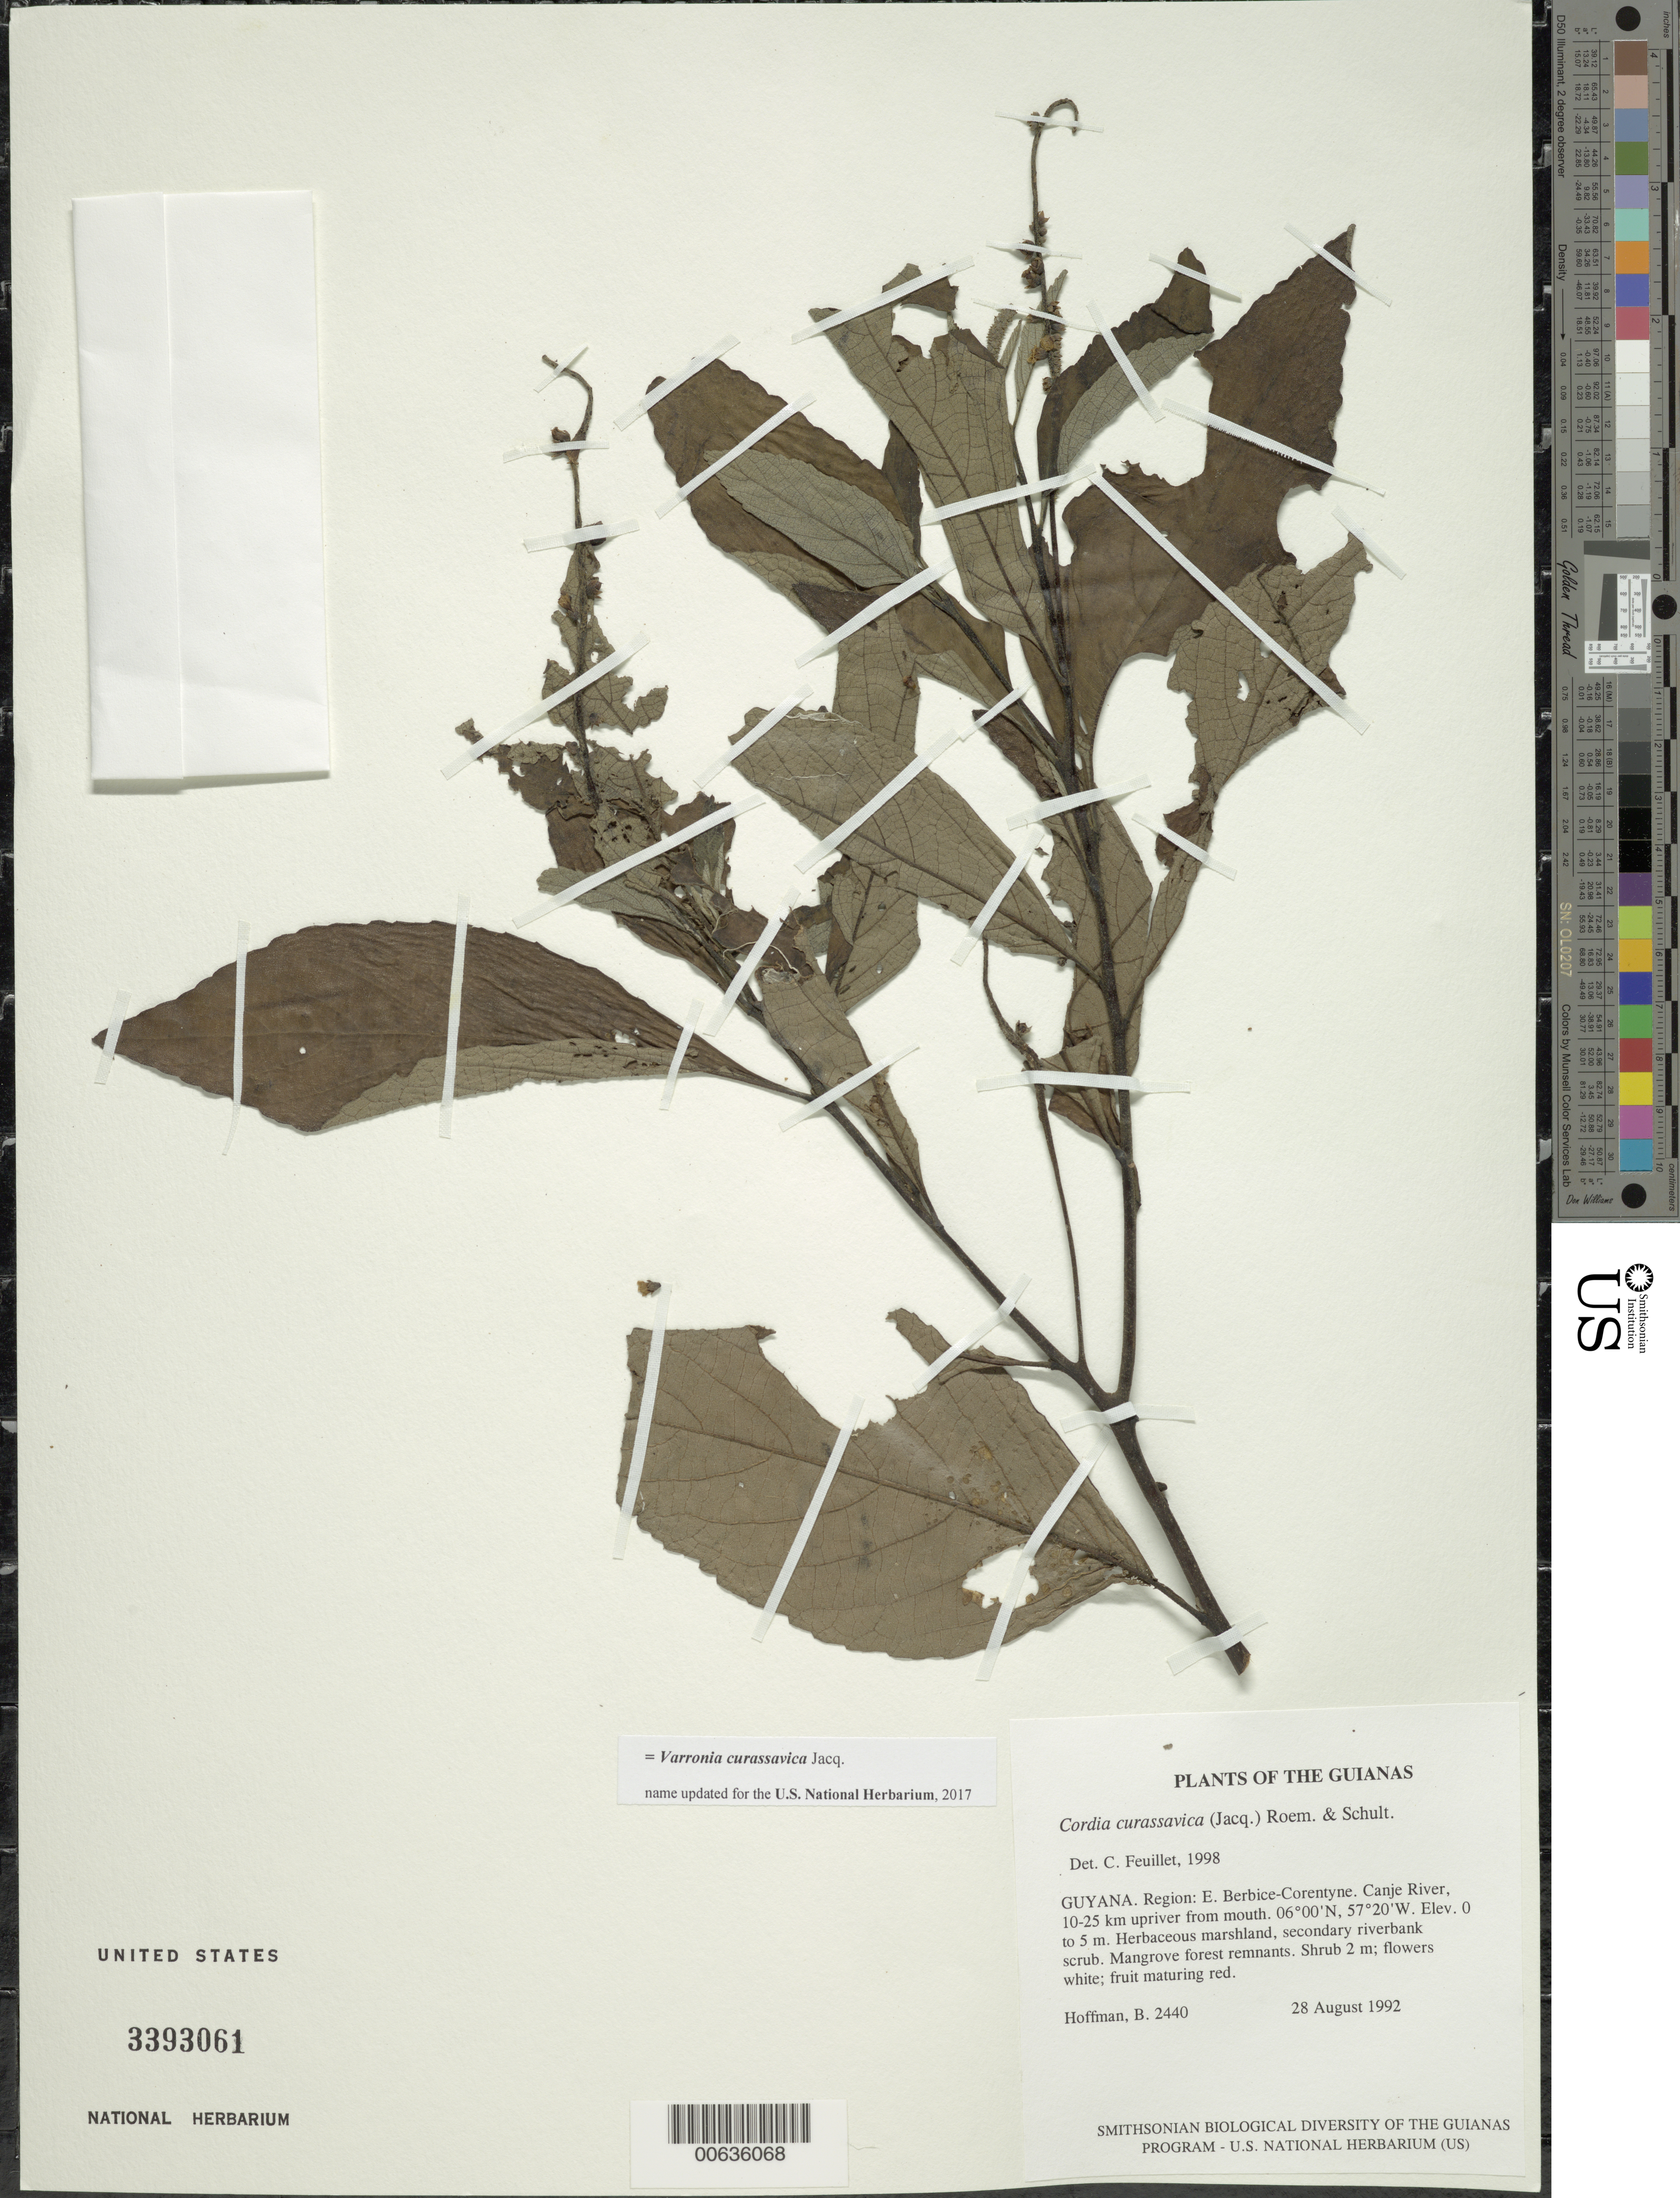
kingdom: Plantae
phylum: Tracheophyta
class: Magnoliopsida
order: Boraginales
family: Cordiaceae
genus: Varronia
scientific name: Varronia curassavica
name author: Jacq.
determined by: Feuillet, C.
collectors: B. Hoffman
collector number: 2440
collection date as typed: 28 August 1992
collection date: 1992-08-28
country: Guyana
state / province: E. Berbice-Corentyne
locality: Canje River, 10-25 km upriver from mouth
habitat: Herbaceous marshland, secondary riverbank scrub. Mangrove forest remnants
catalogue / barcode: US 3393061